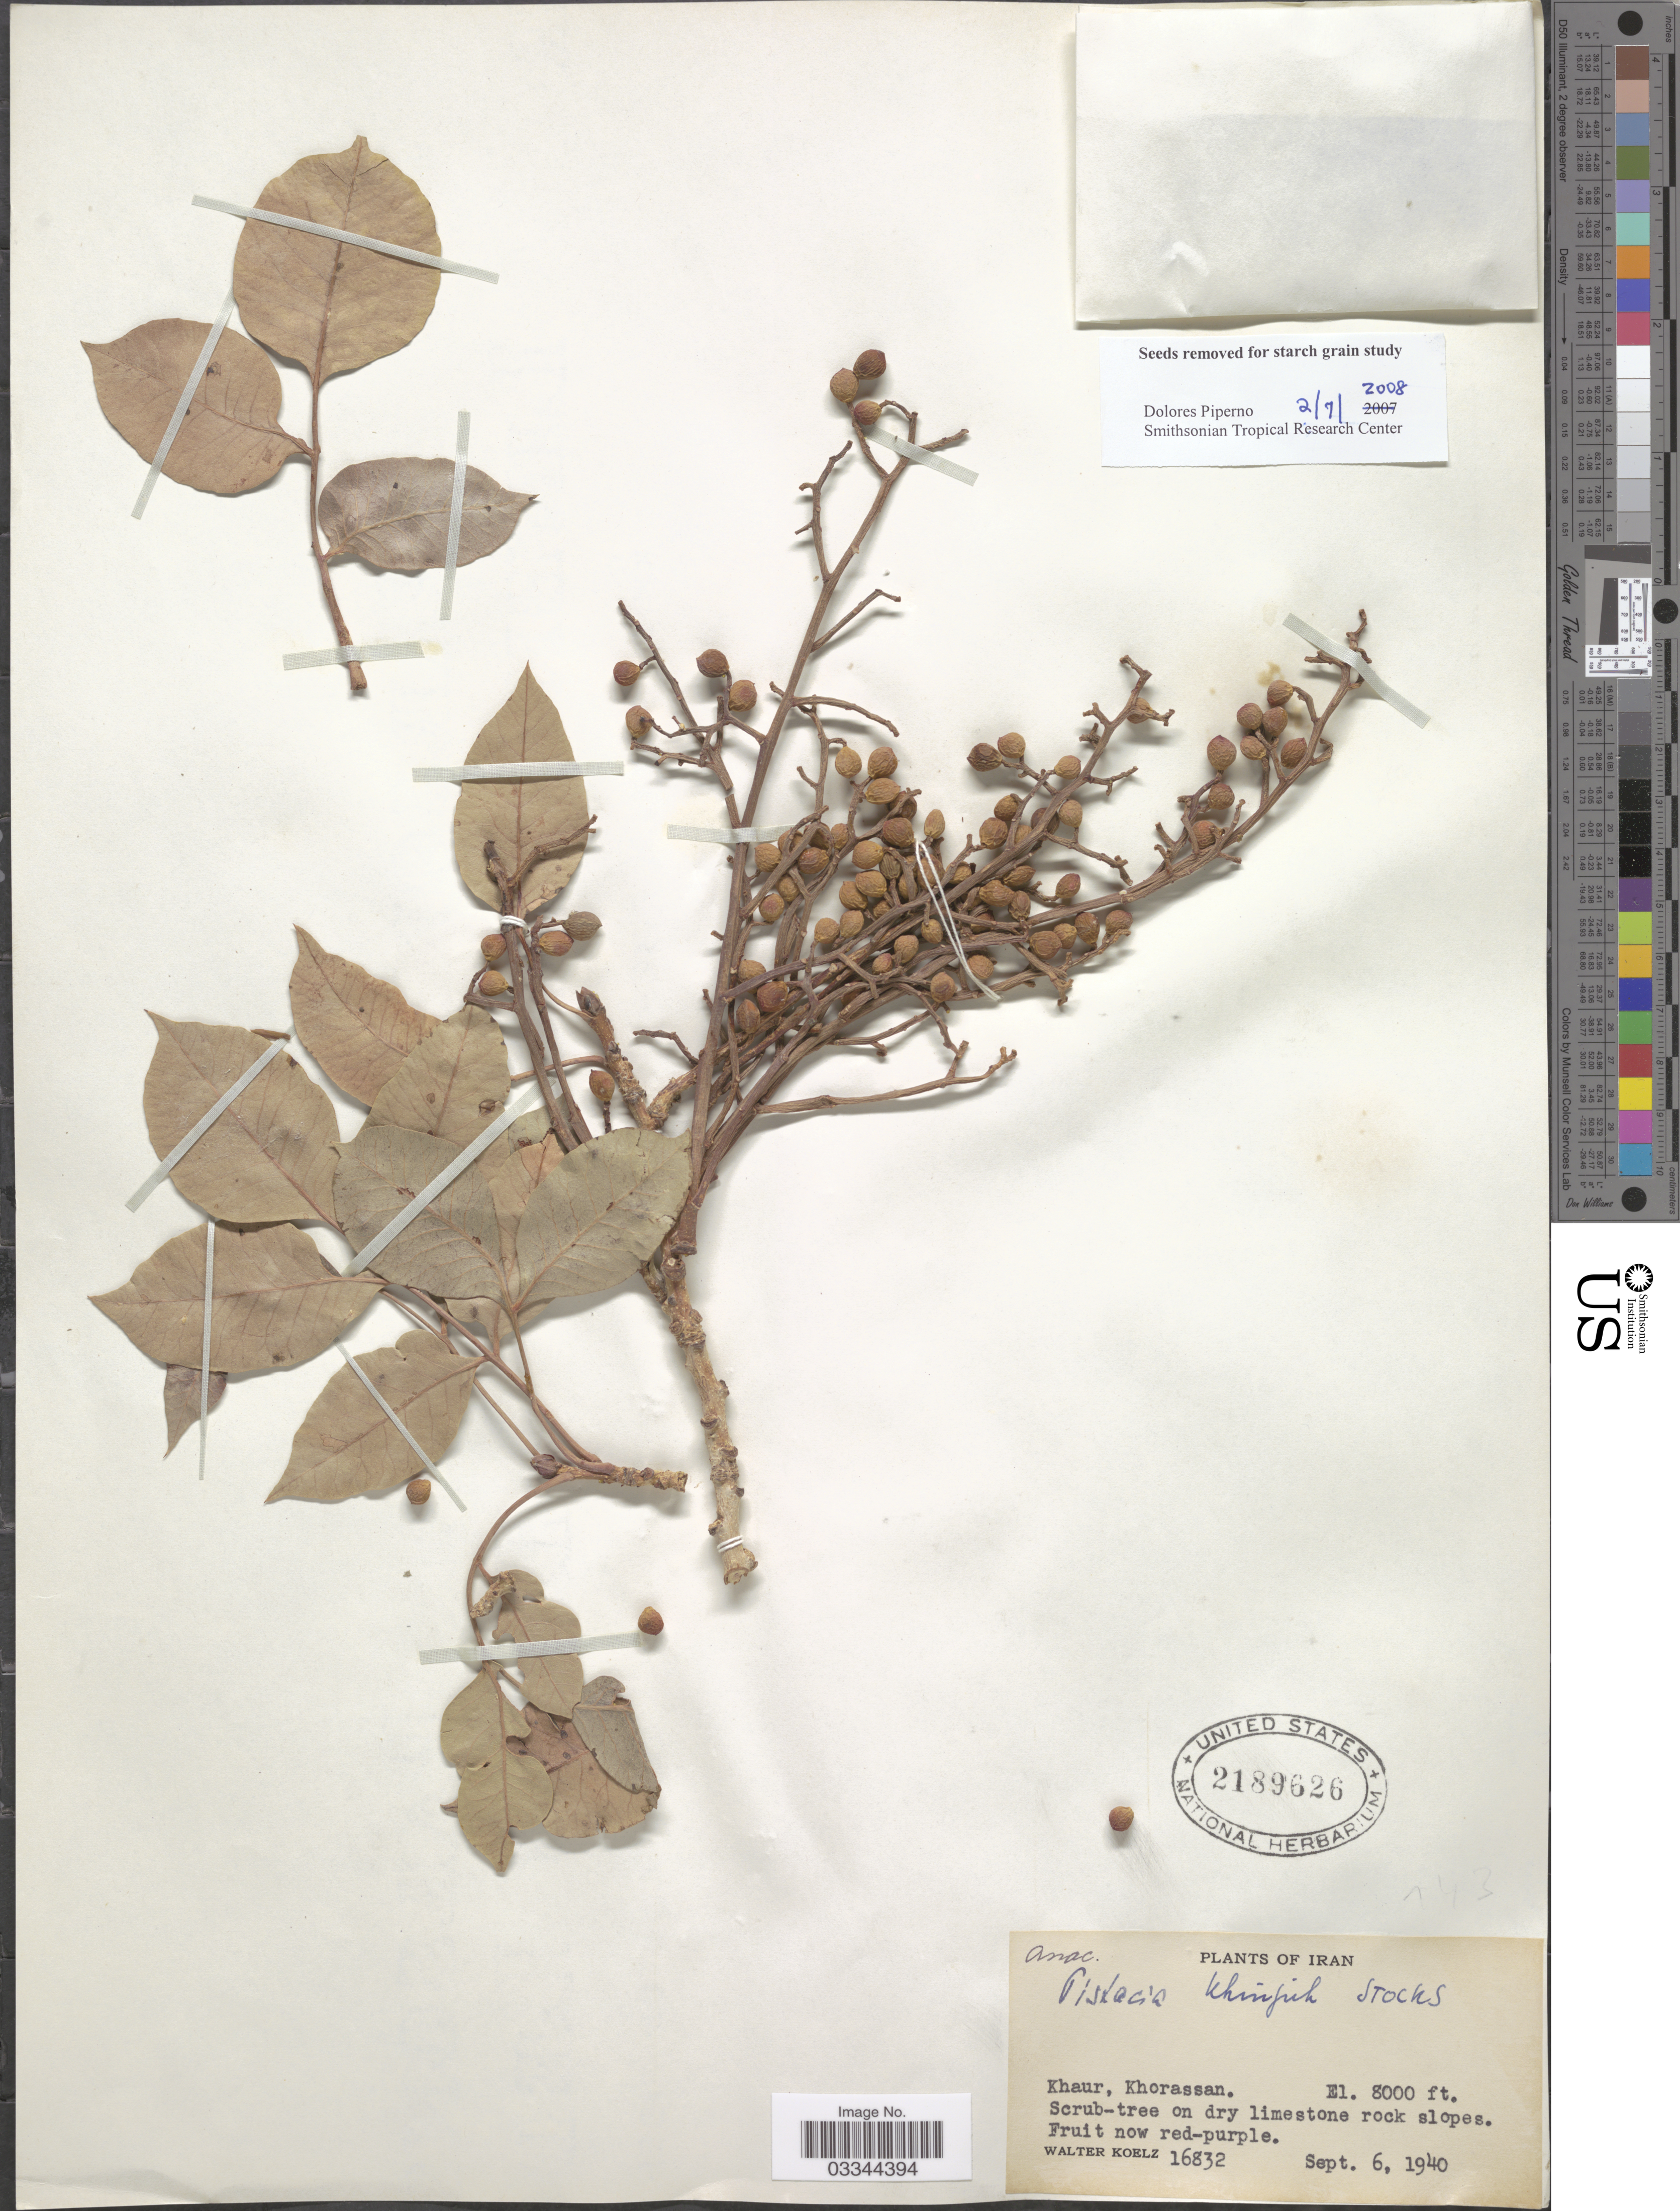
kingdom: Plantae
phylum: Tracheophyta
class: Magnoliopsida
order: Sapindales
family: Anacardiaceae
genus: Pistacia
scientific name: Pistacia khinjuk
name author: Stocks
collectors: W. N. Koelz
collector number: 16832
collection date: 1940-09-06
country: Iran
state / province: Khorasan [obsolete]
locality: Khaur, Khorassan.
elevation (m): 2438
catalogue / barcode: US 2189626